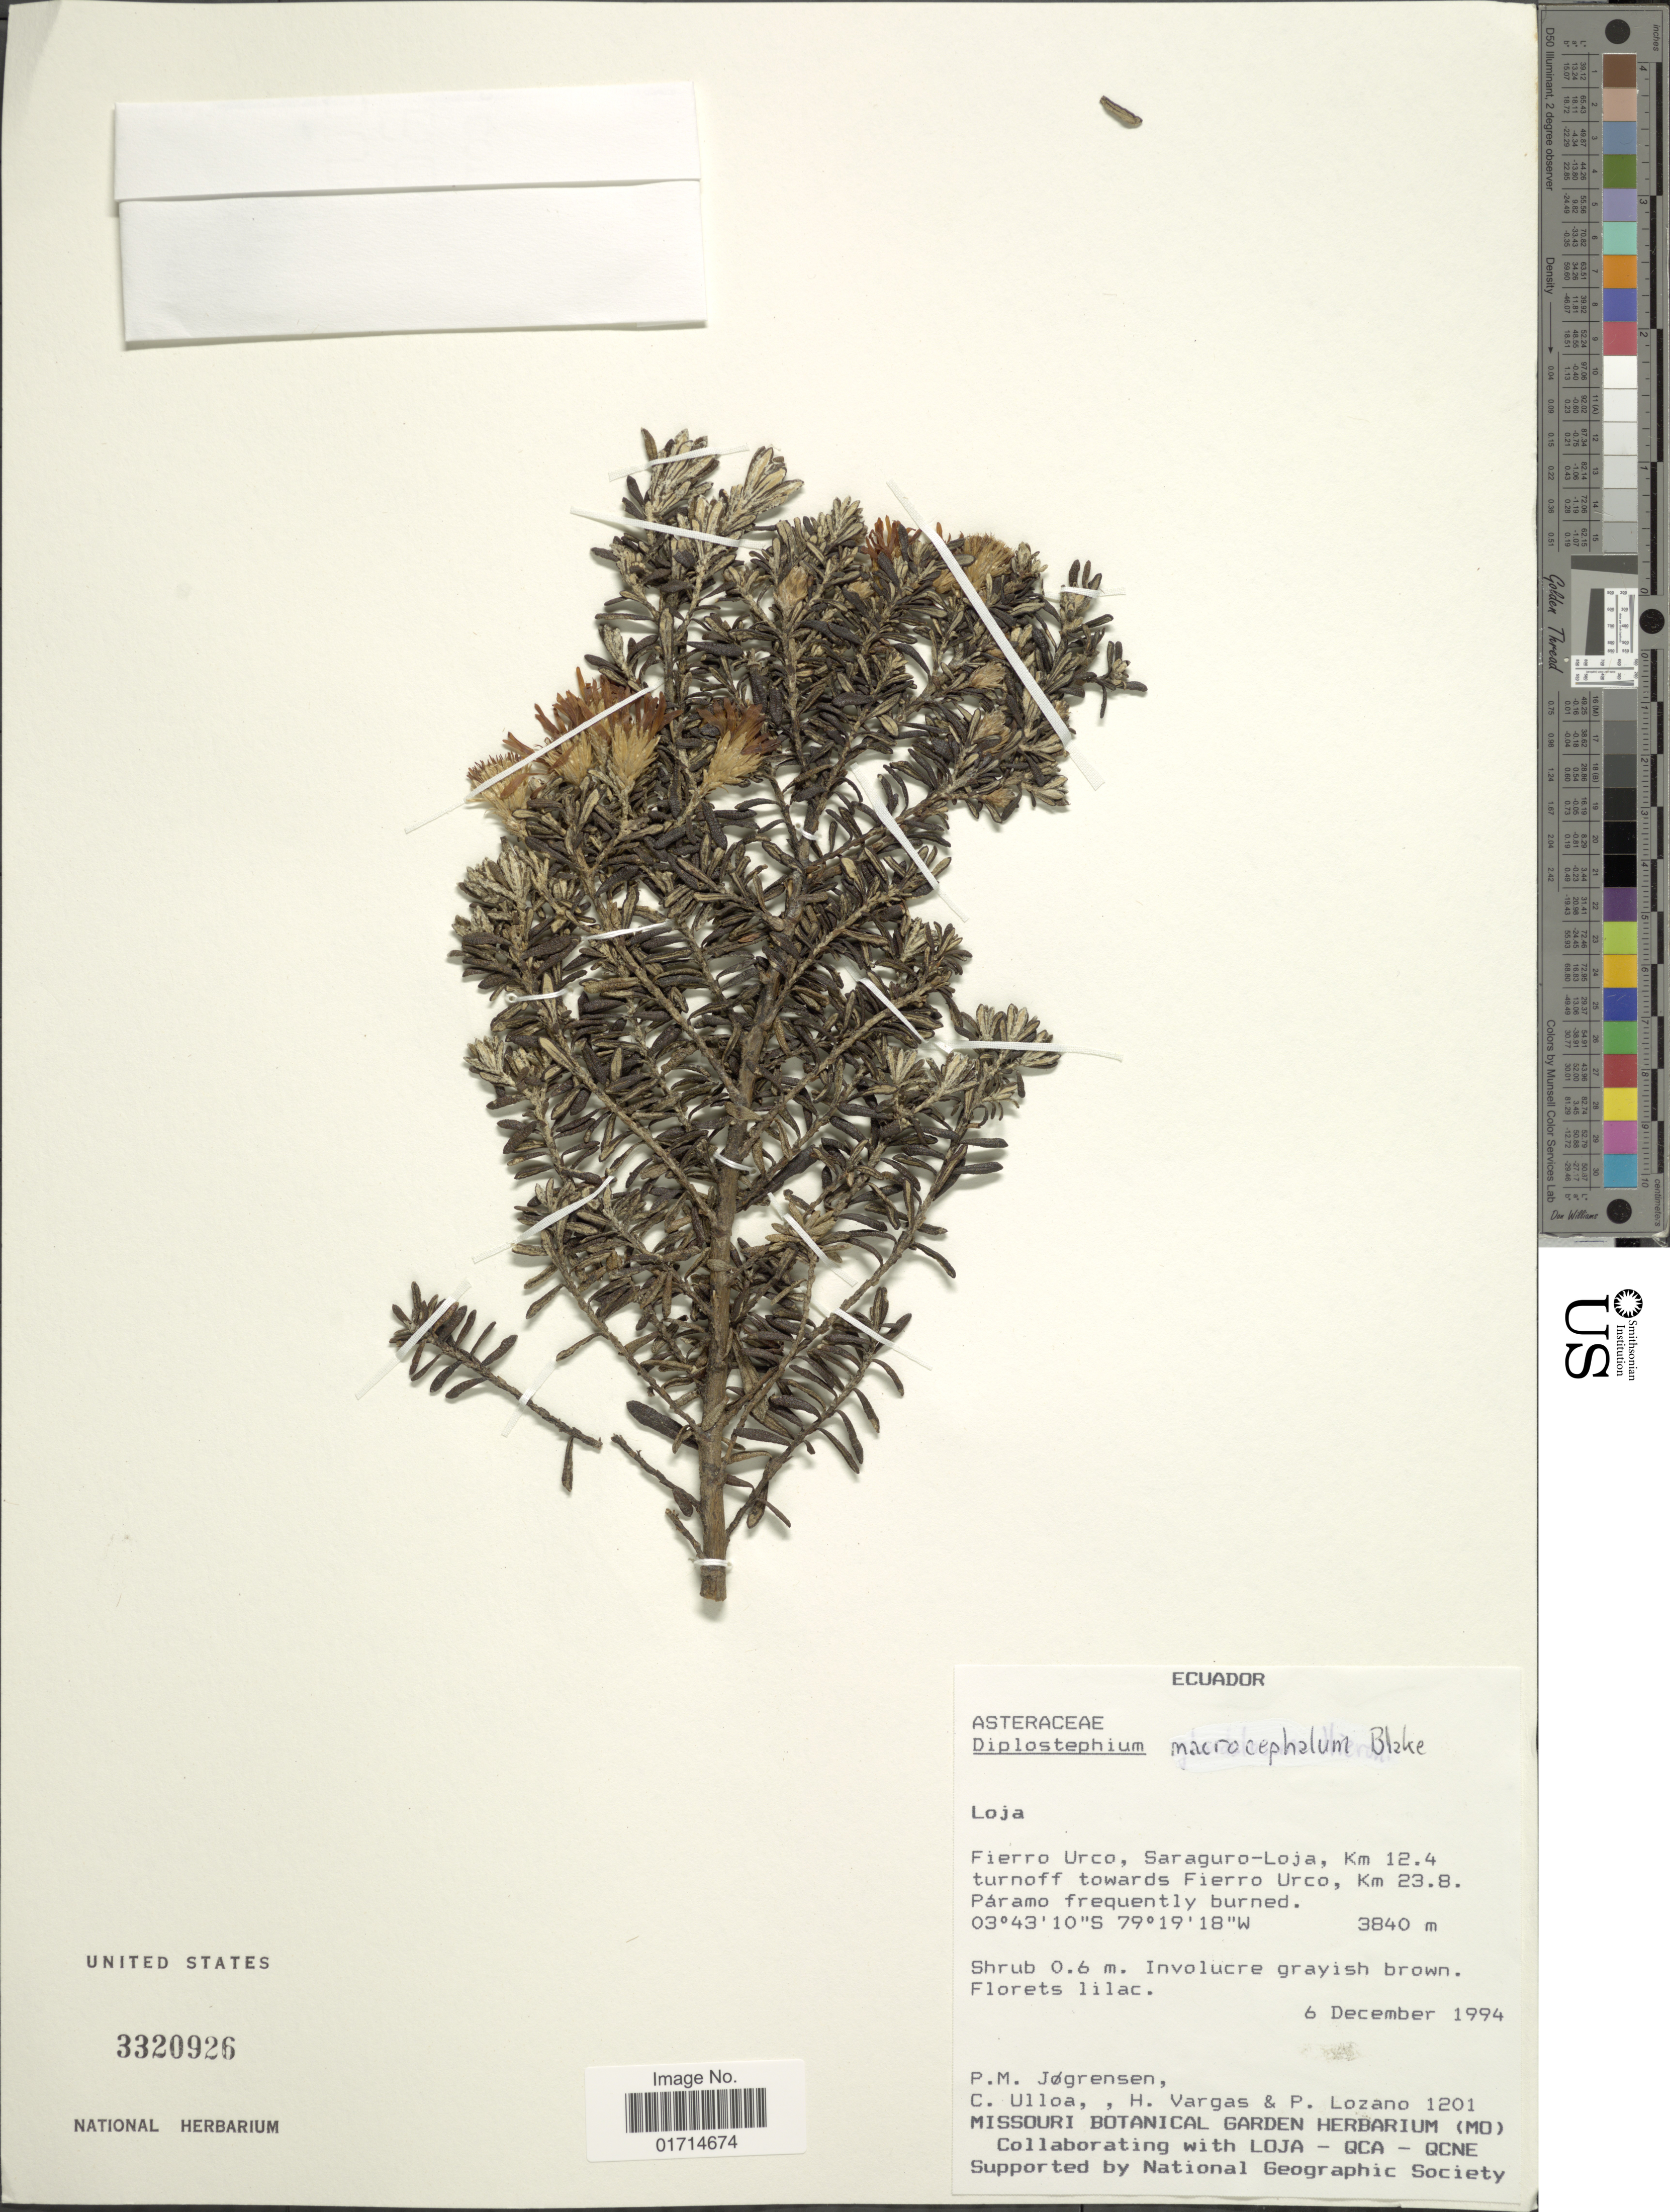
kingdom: Plantae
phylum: Tracheophyta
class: Magnoliopsida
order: Asterales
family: Asteraceae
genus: Diplostephium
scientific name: Diplostephium hartwegii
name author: Hieron.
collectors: P. Jørgensen, C. Ulloa, H. Vargas & P. Lozano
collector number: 1201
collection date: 1994-12-06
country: Ecuador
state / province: Loja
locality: Fierro Urco, Saraguro-Loja, Km 12.4 turnoff towards Fierro Urco, Km 23.8 Paramo freqeuntly burned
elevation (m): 3840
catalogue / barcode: US 3320926